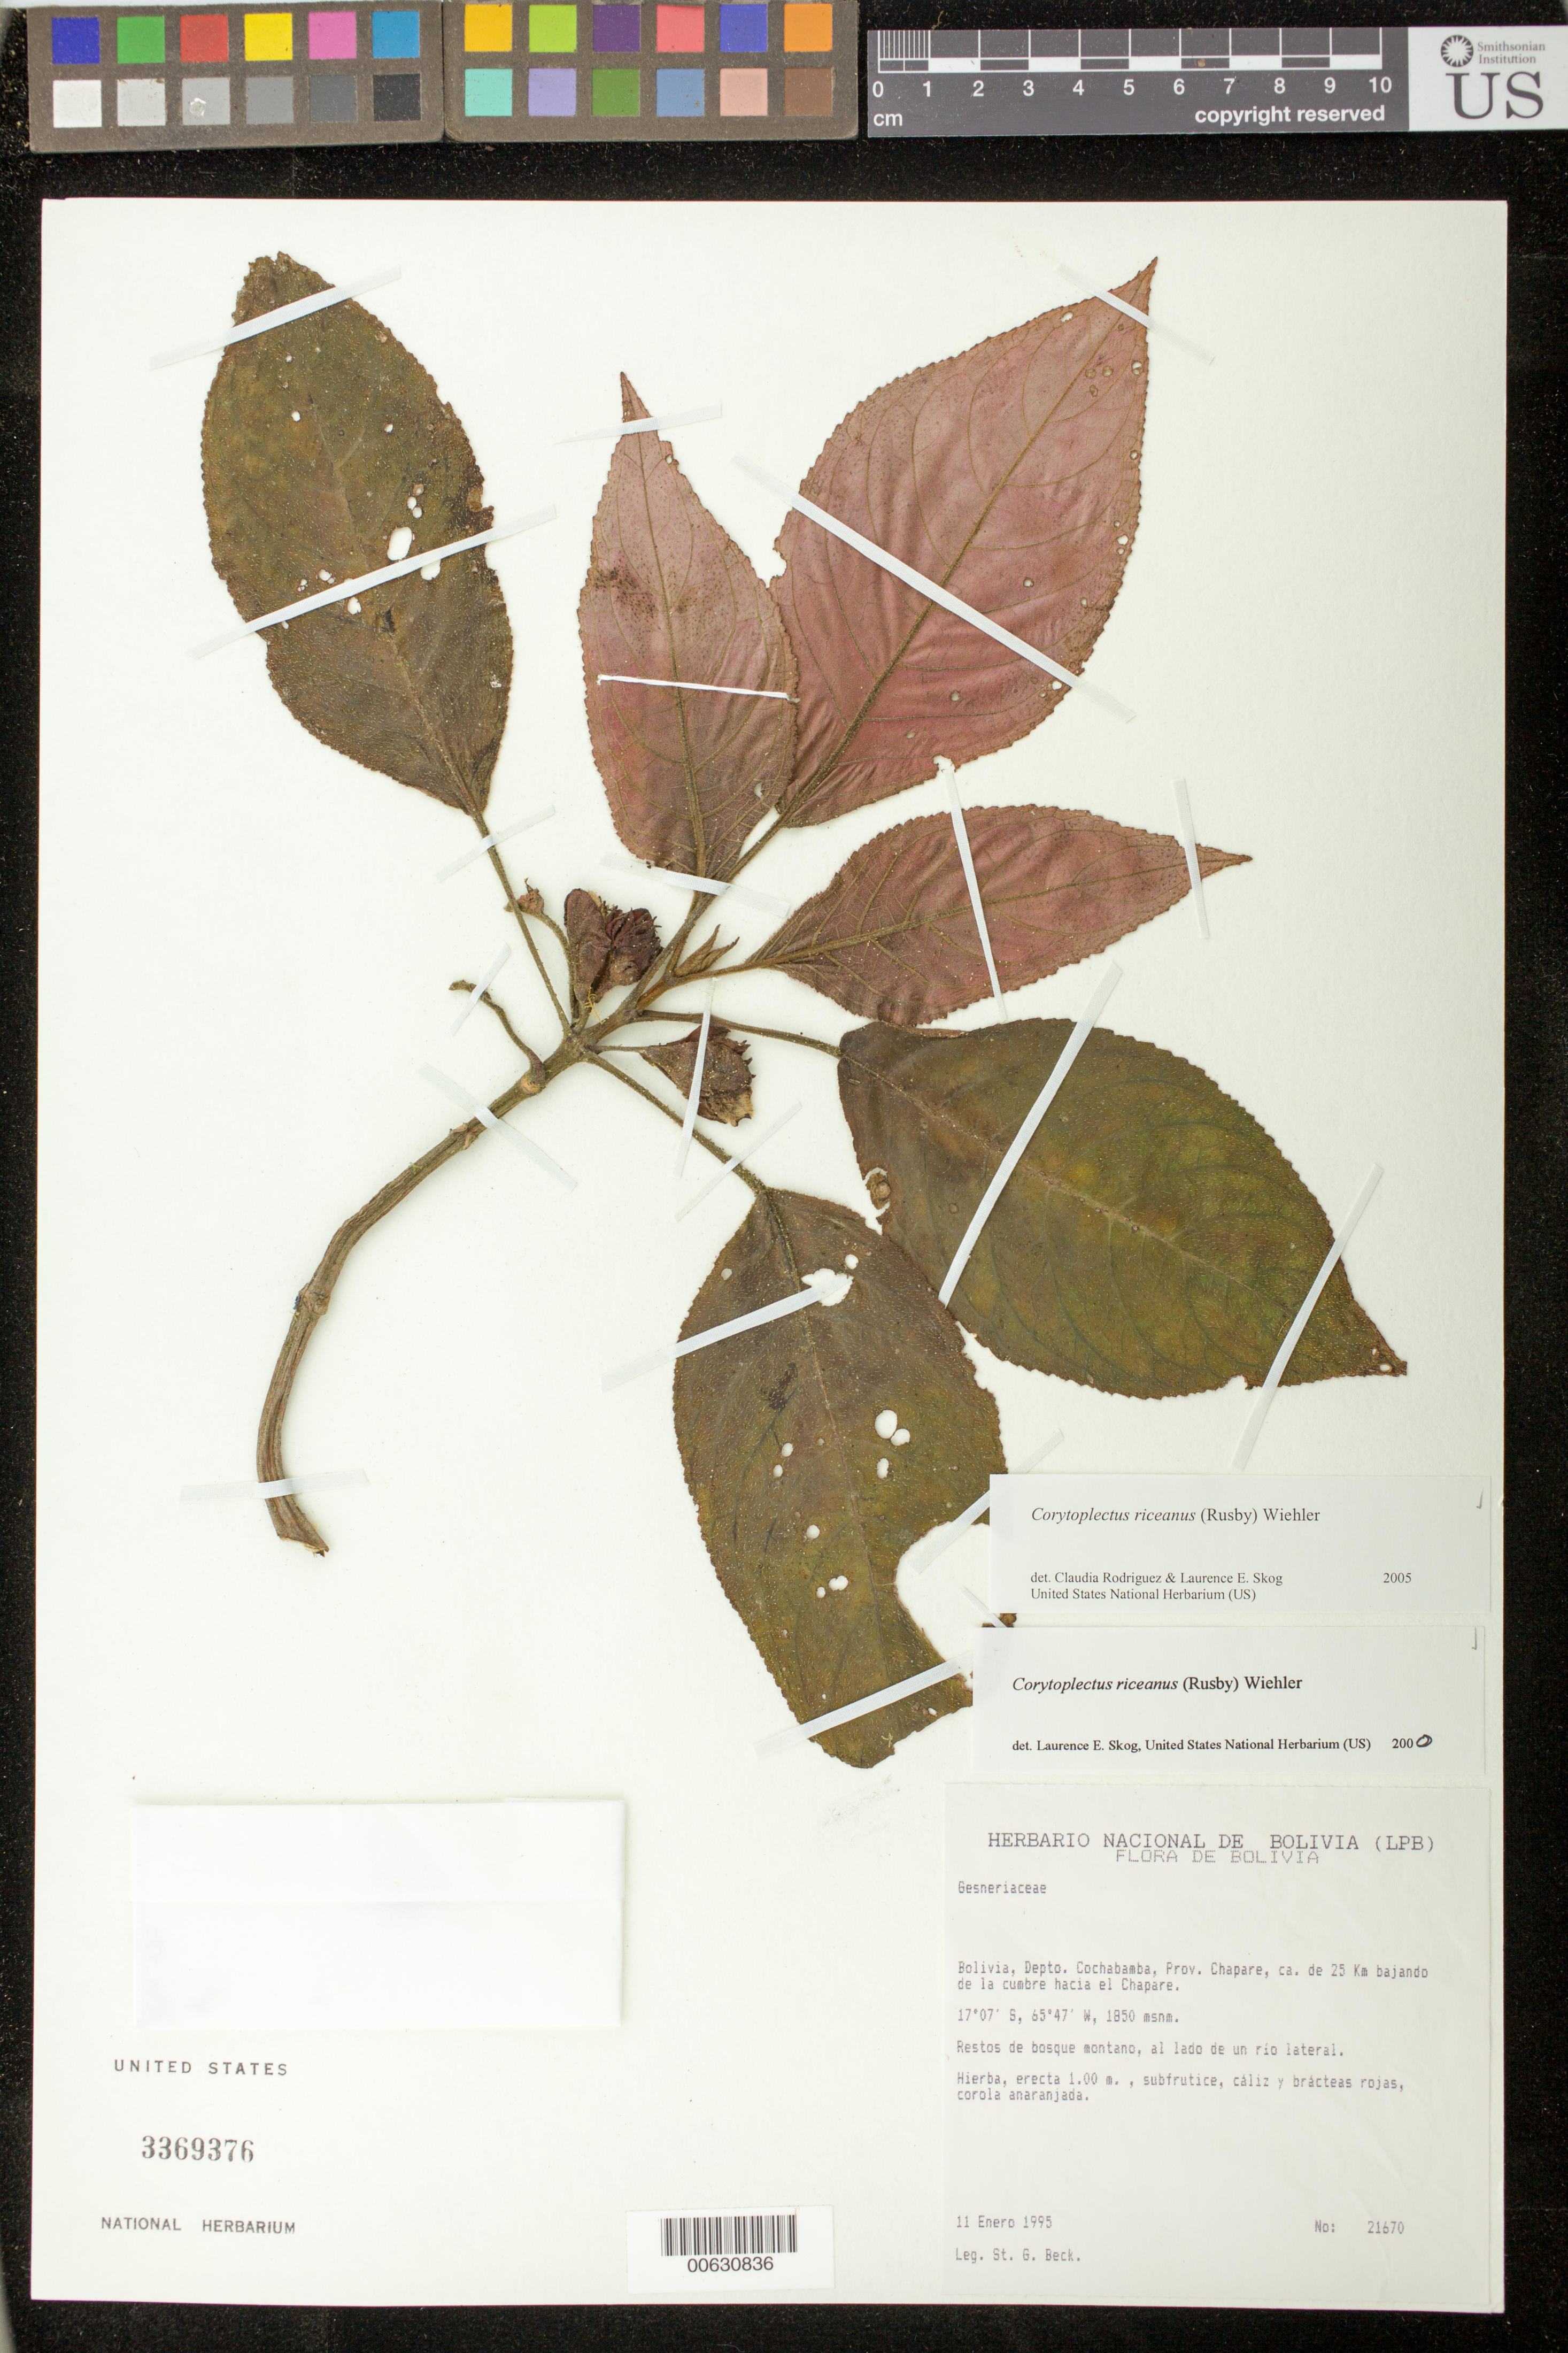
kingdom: Plantae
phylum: Tracheophyta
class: Magnoliopsida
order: Lamiales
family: Gesneriaceae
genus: Corytoplectus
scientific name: Corytoplectus riceanus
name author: (Rusby) Wiehler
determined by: Rodríguez-Flores, C. I.; Skog, L. E.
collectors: S. G. Beck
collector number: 21670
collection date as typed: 11 Jan 1995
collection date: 1995-01-11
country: Bolivia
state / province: Cochabamba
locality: Prov. Chapare, ca. de 25 km bajando de la cumbre hacia el Chapare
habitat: Restos de bosque montano, al lado de un río lateral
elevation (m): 1850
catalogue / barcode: US 3369376